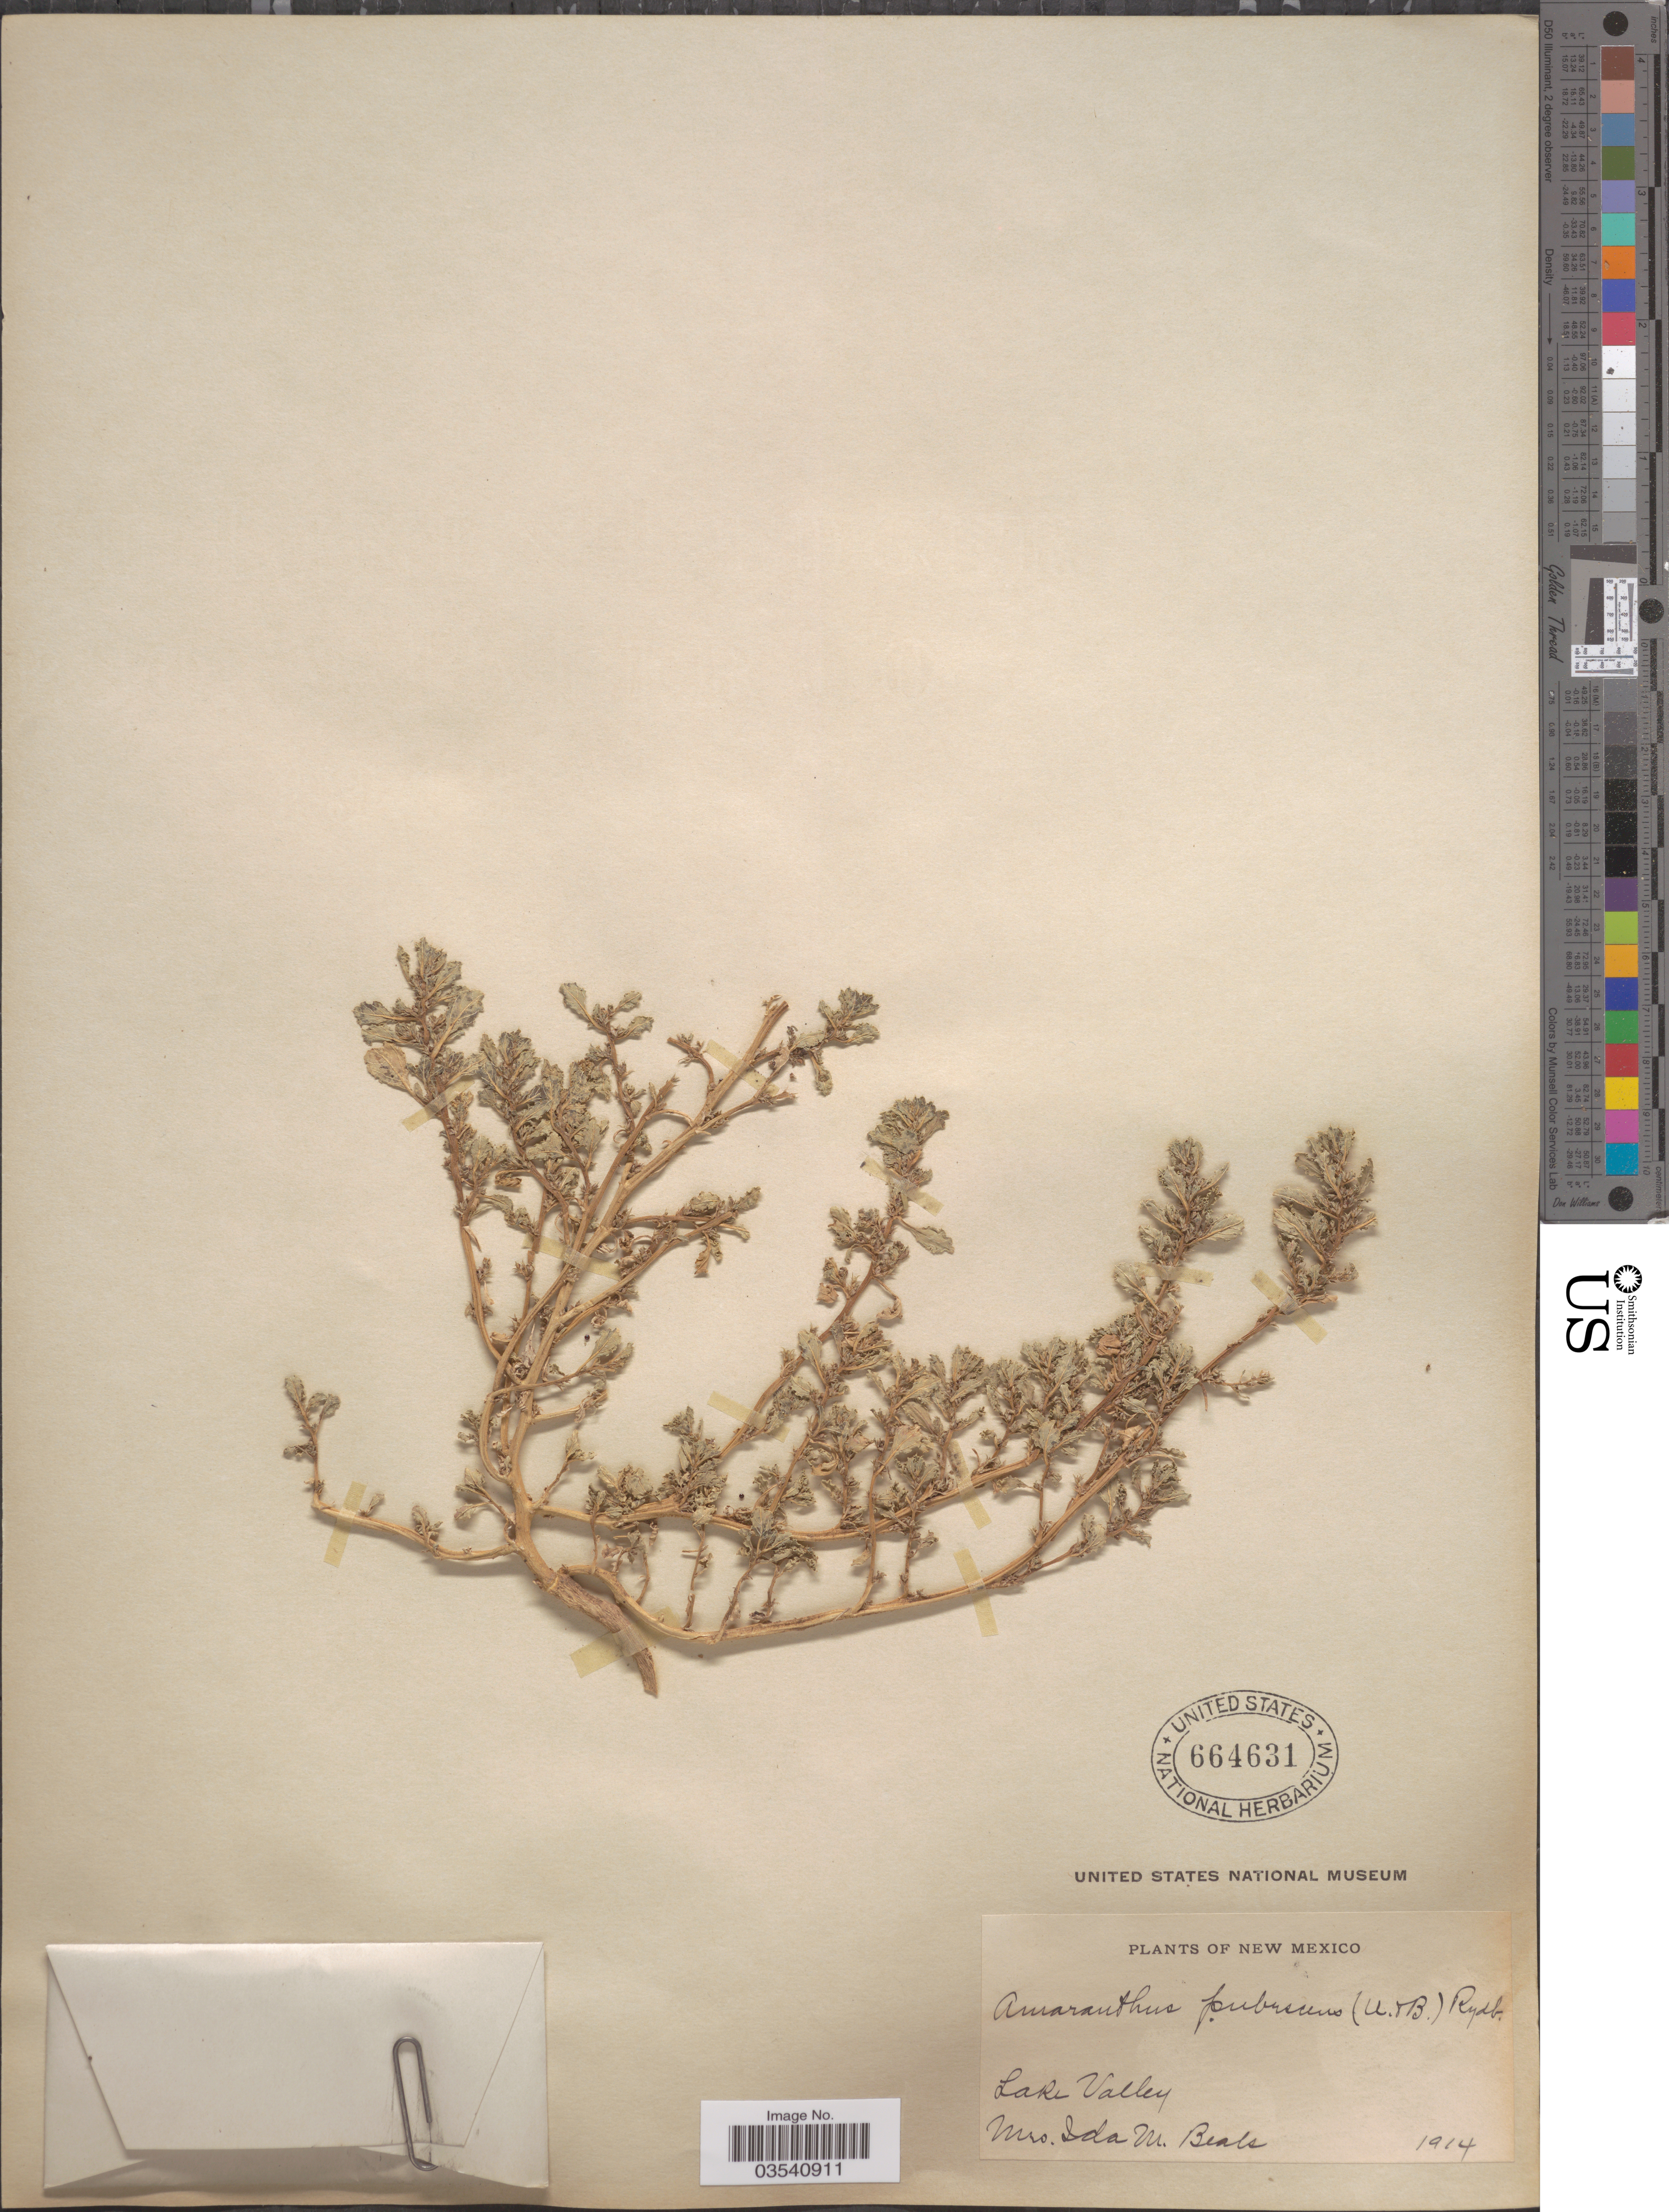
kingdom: Plantae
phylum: Tracheophyta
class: Magnoliopsida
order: Caryophyllales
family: Amaranthaceae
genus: Amaranthus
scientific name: Amaranthus pubescens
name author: (E. B. Uline & W. L. Bray) Rydb.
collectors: I. M. Beals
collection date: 1914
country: United States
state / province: New Mexico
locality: Lake Valley.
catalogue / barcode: US 664631